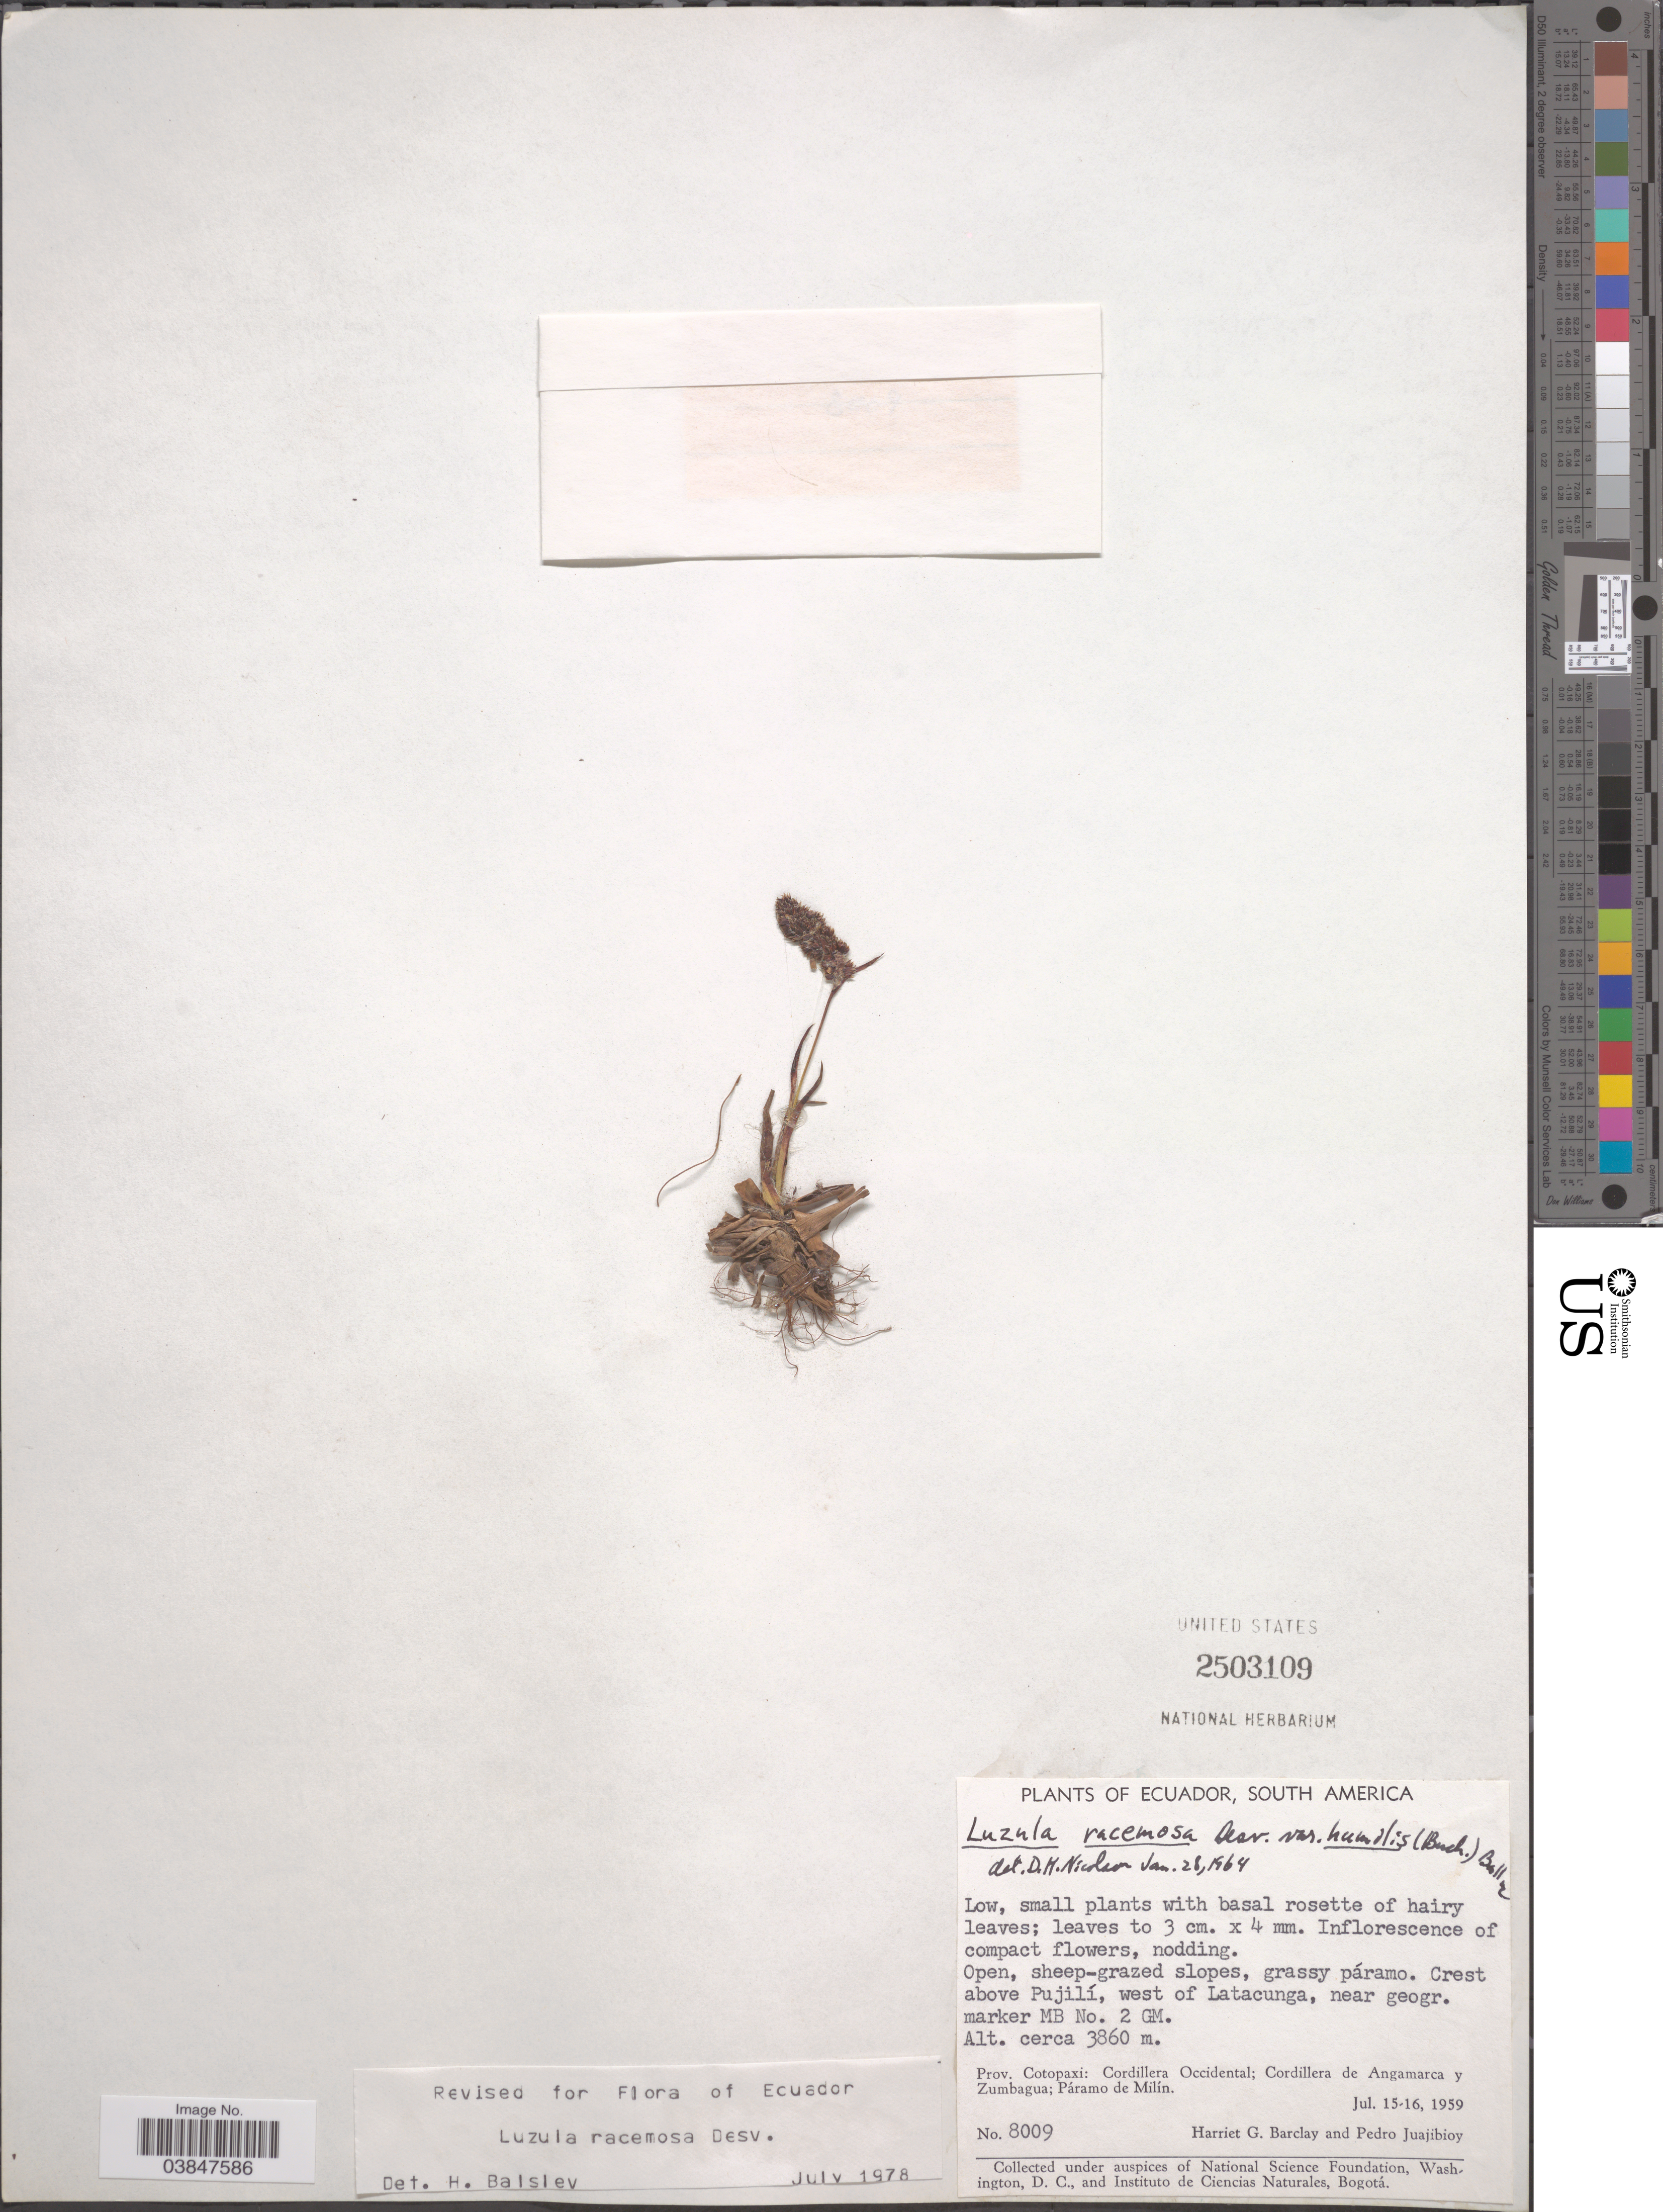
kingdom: Plantae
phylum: Tracheophyta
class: Liliopsida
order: Poales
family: Juncaceae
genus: Luzula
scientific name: Luzula racemosa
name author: Desv.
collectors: H. G. Barclay & P. Juajibioy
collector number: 8009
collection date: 1959-07-15/1959-07-16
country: Ecuador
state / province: Cotopaxi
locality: Crest above Pujilí, west of Latacunga, near geogr. marker MB No. 2 GM. Cordillera Occidental; Cordillera de Angamarca y Zumbagua; Páramo de Milín.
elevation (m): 3860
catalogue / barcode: US 2503109